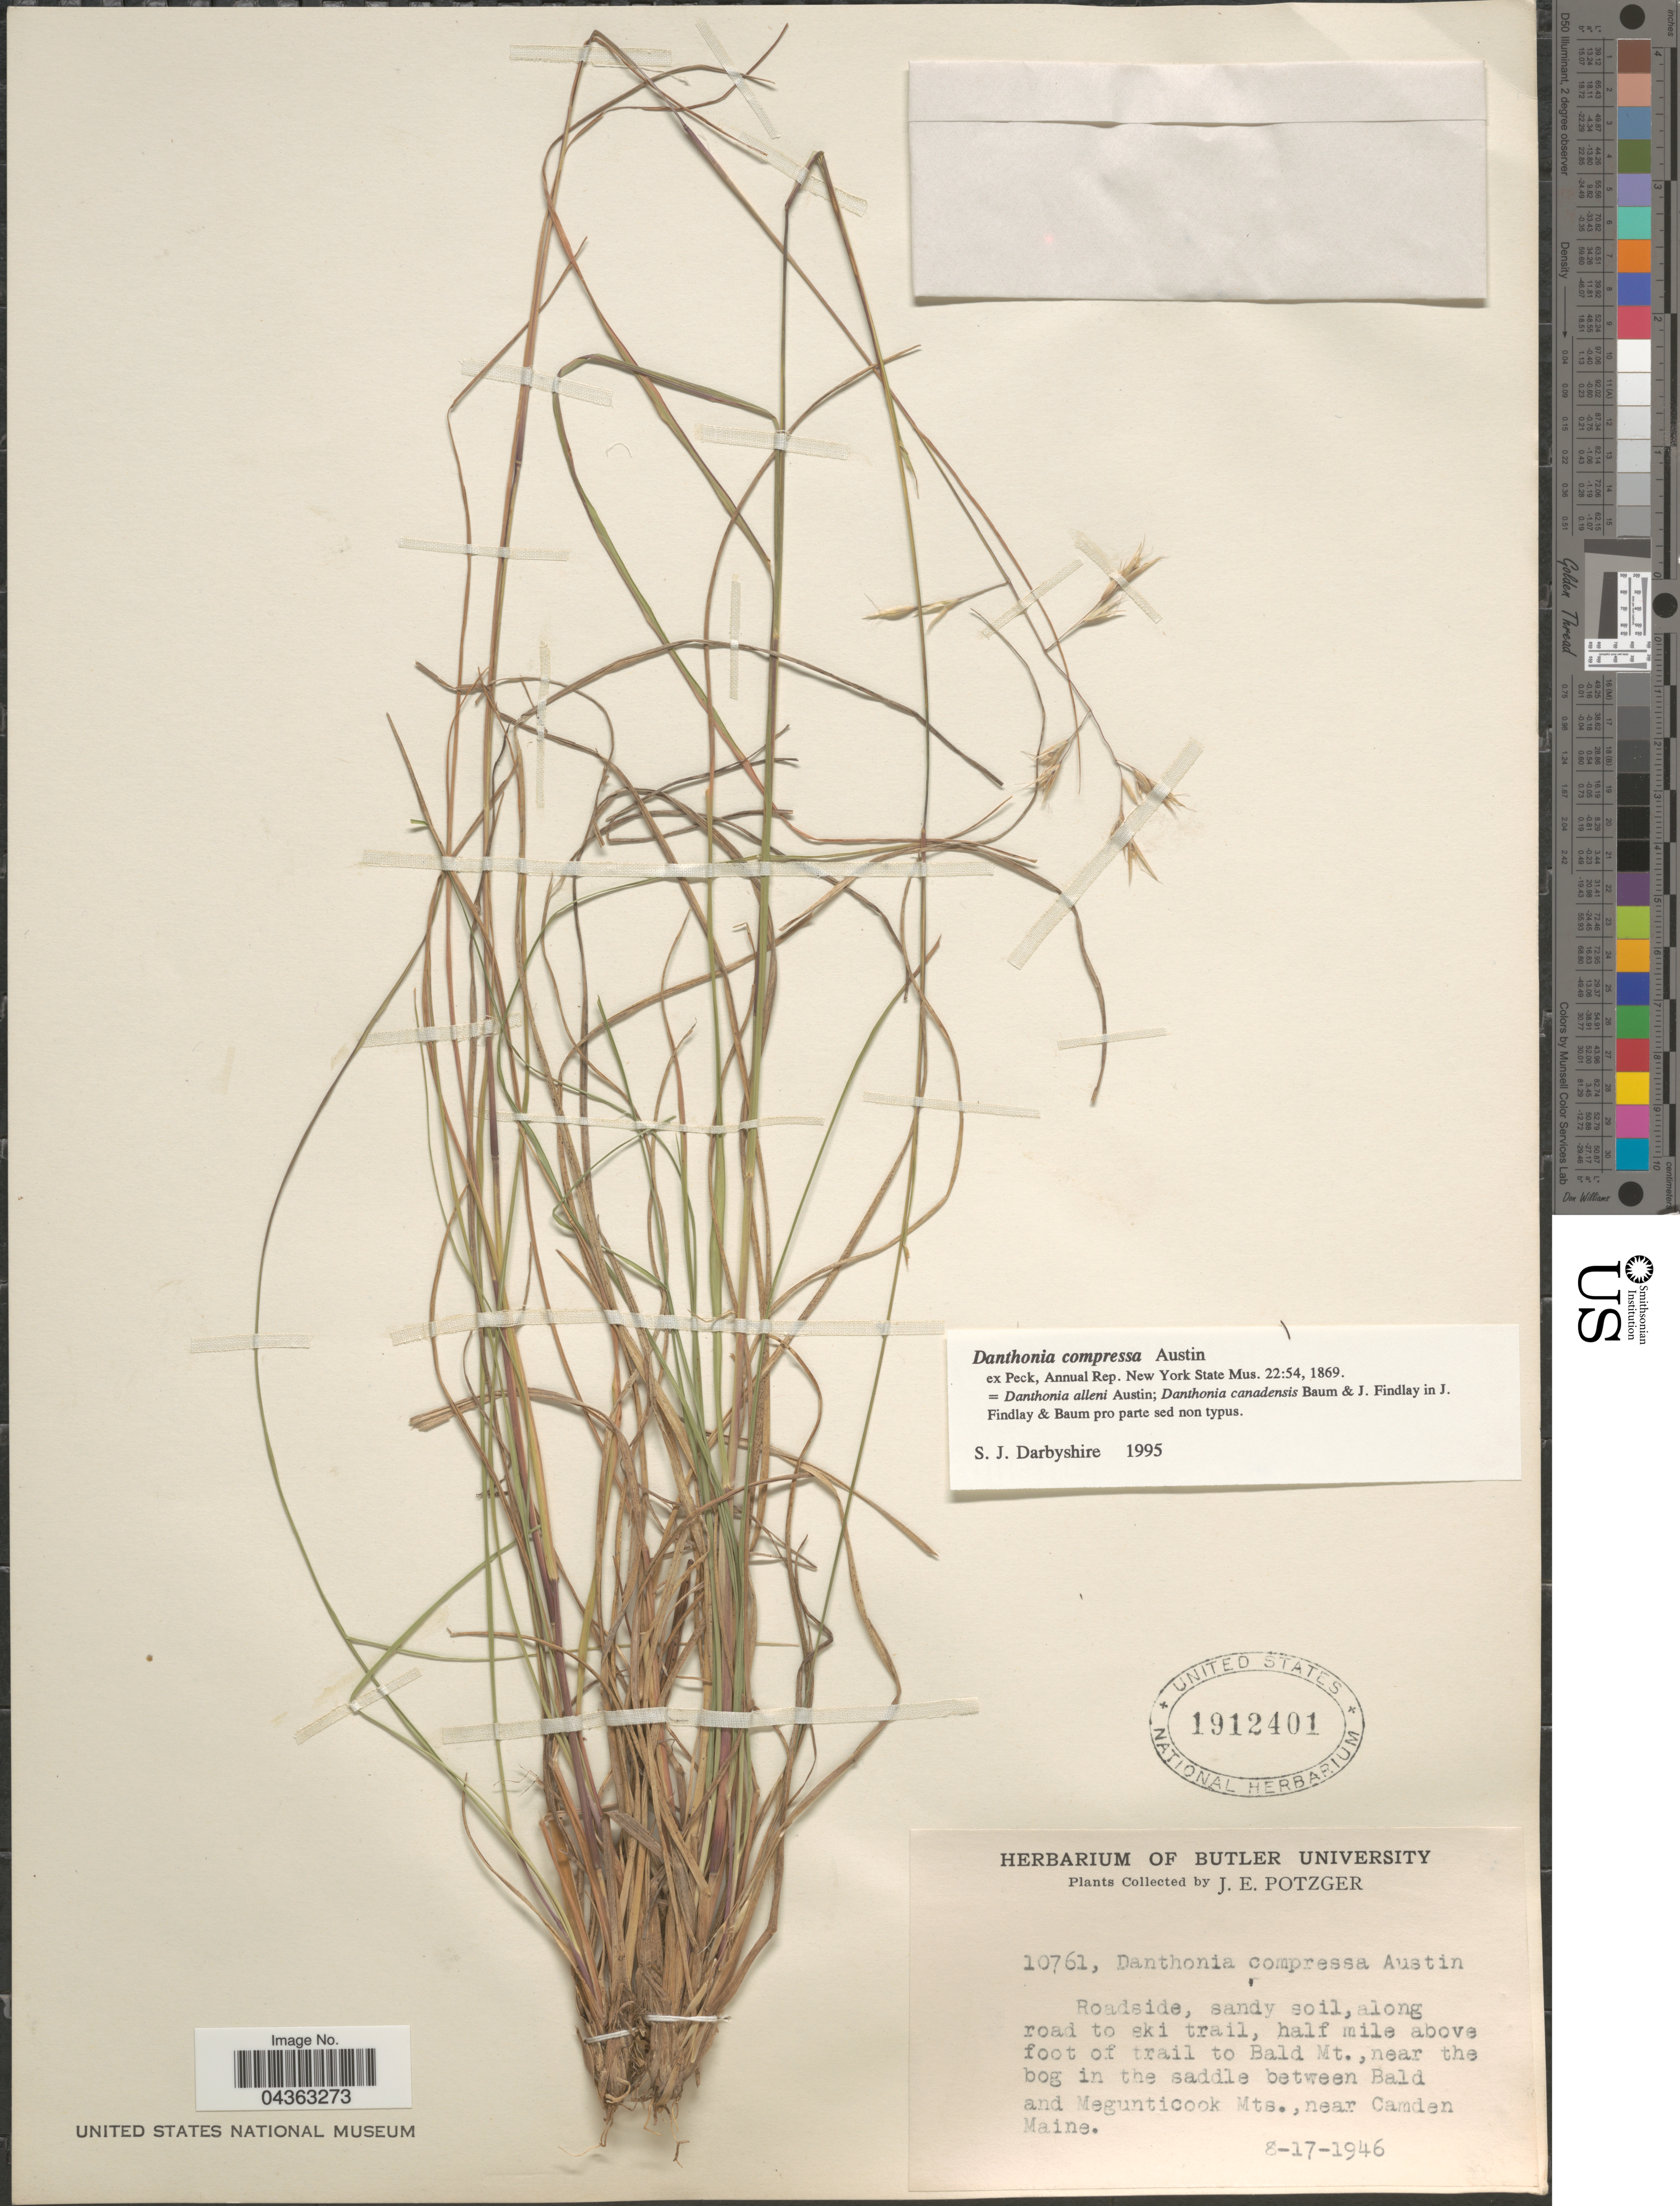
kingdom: Plantae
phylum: Tracheophyta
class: Liliopsida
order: Poales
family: Poaceae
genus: Danthonia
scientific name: Danthonia compressa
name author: Austin in F. Peck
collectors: J. Potzger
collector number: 10761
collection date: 1946-08-17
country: United States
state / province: Maine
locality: Roadside, sandy soil, along road to ski trail, half mile above foot of trail to Bald Mt., near the bog in the saddle between Bald and Megunticook Mts., near Camden.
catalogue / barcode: US 1912401